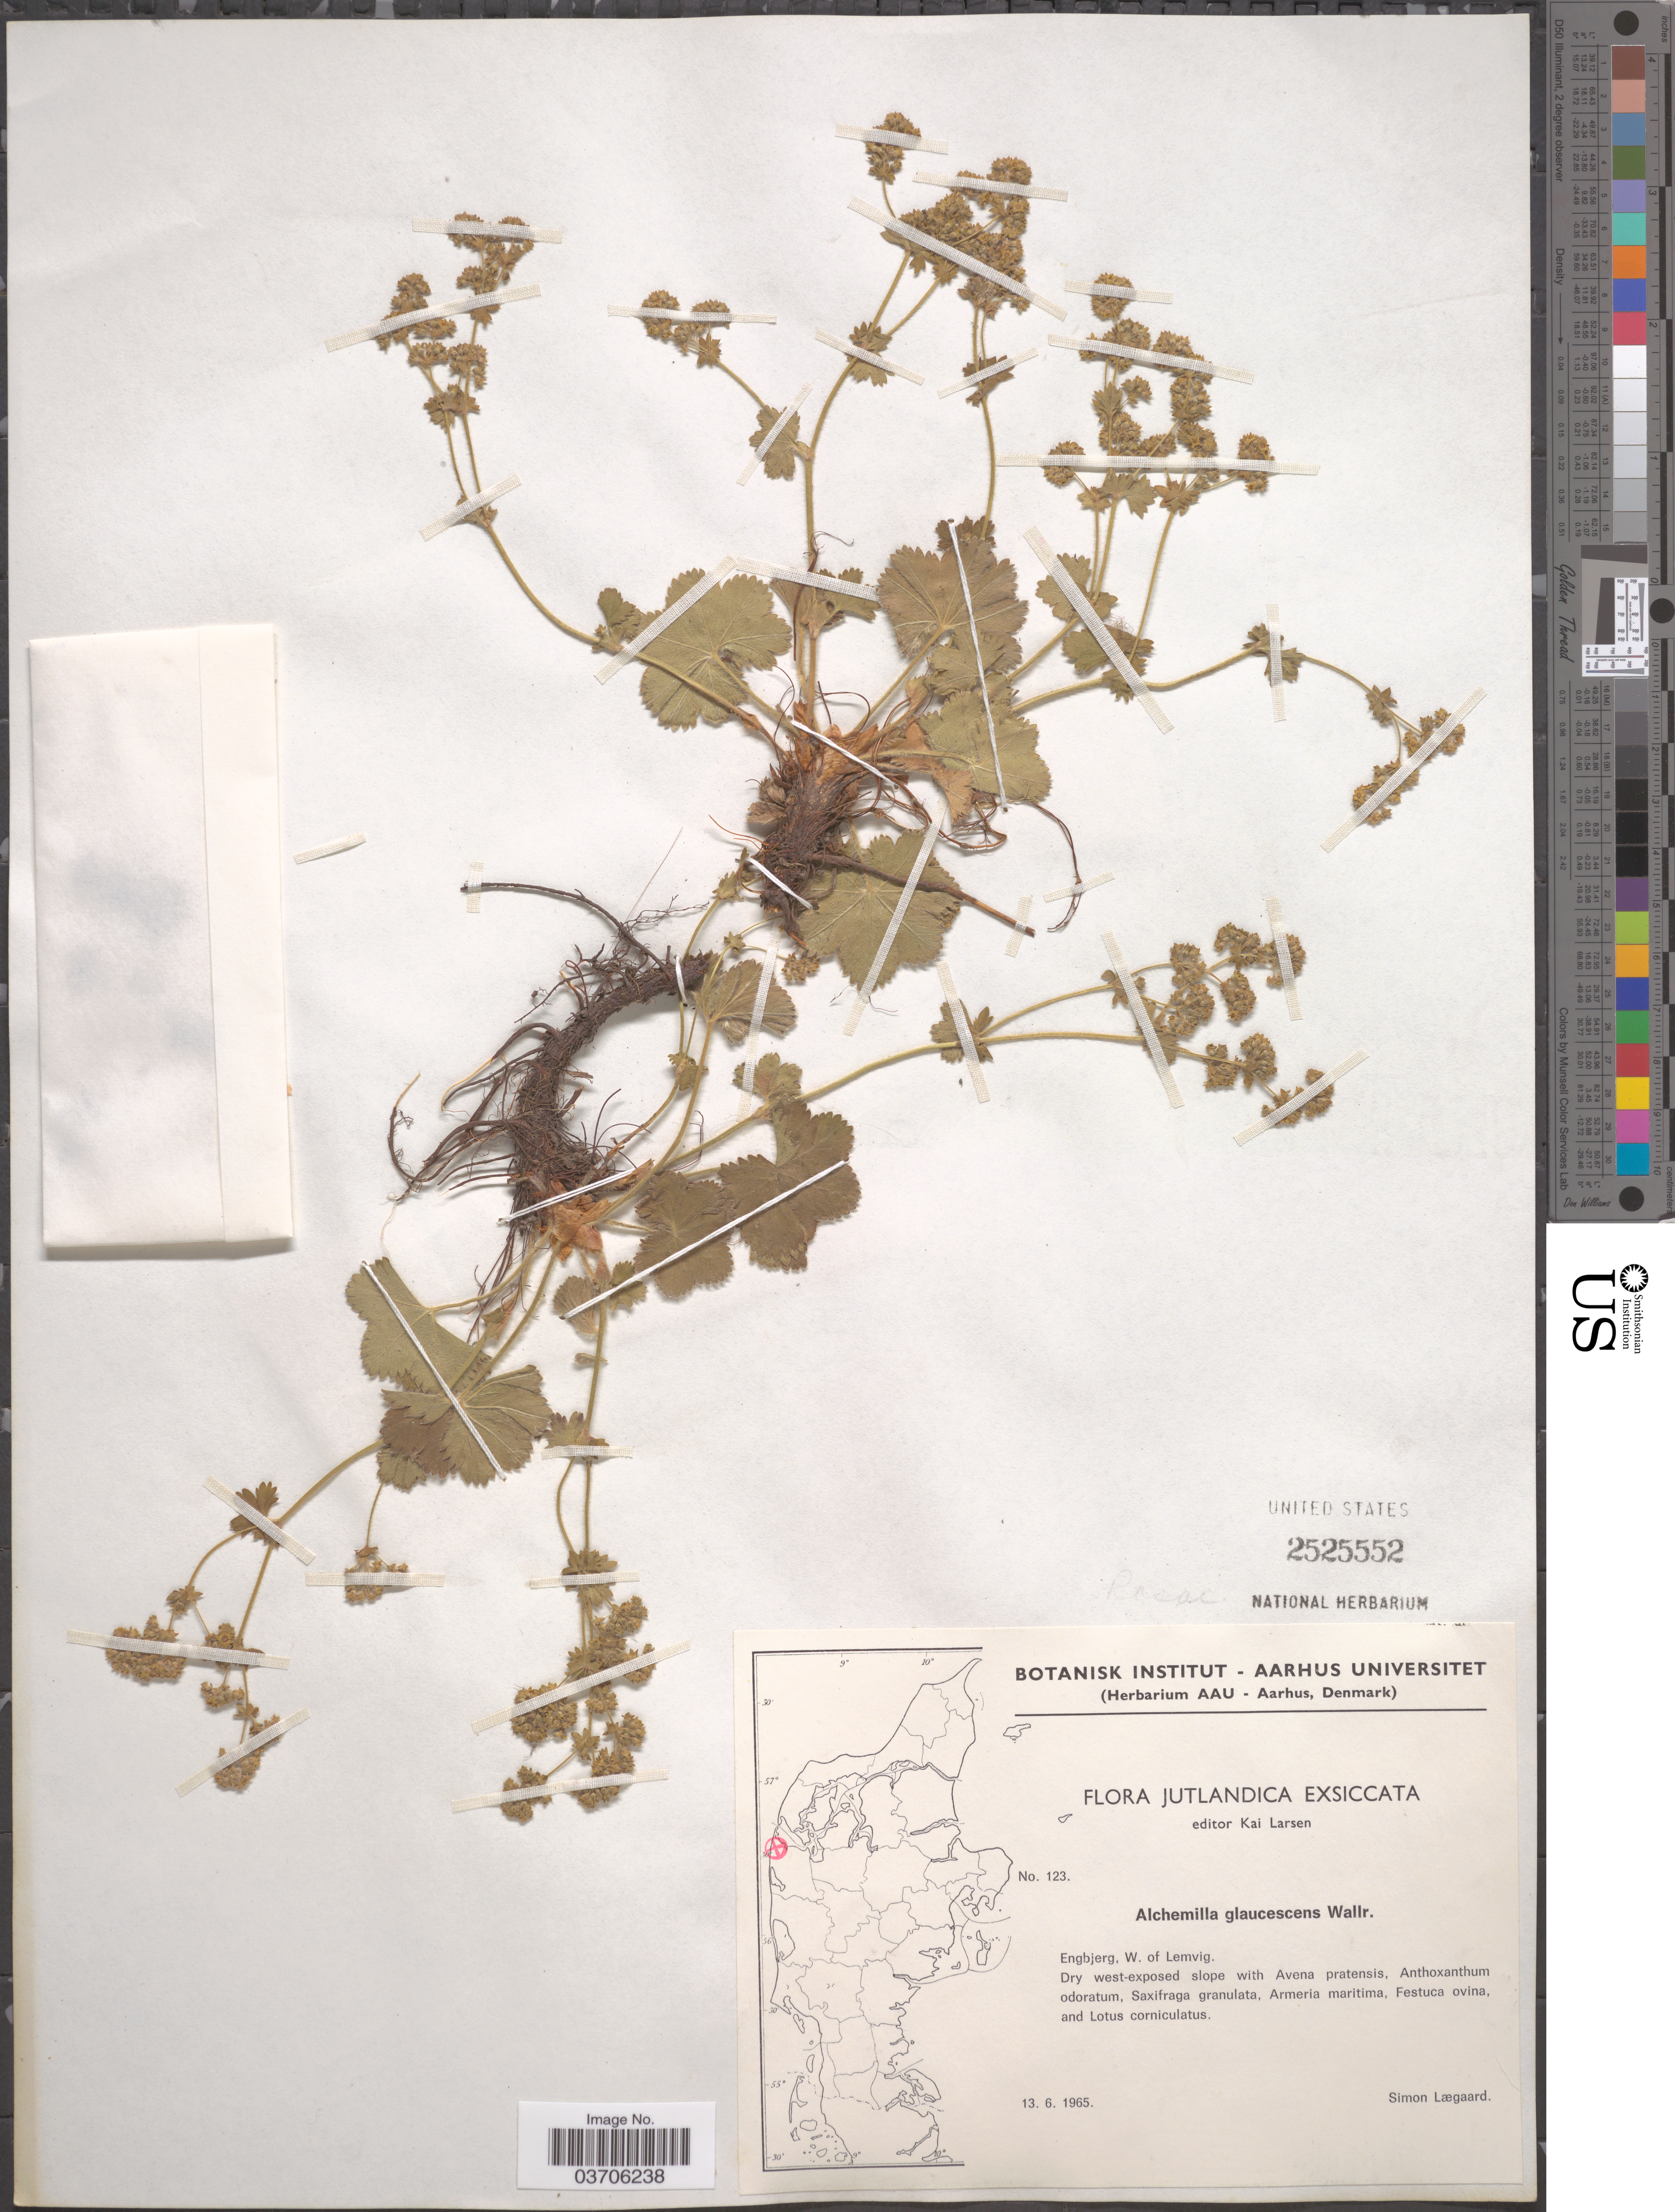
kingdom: Plantae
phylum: Tracheophyta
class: Magnoliopsida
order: Rosales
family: Rosaceae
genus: Alchemilla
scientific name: Alchemilla glaucescens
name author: Wallr.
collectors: S. Lægaard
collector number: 123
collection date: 1965-06-13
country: Denmark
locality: Jutlandica. Engbjerg, W of Lemvig.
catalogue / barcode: US 2525552